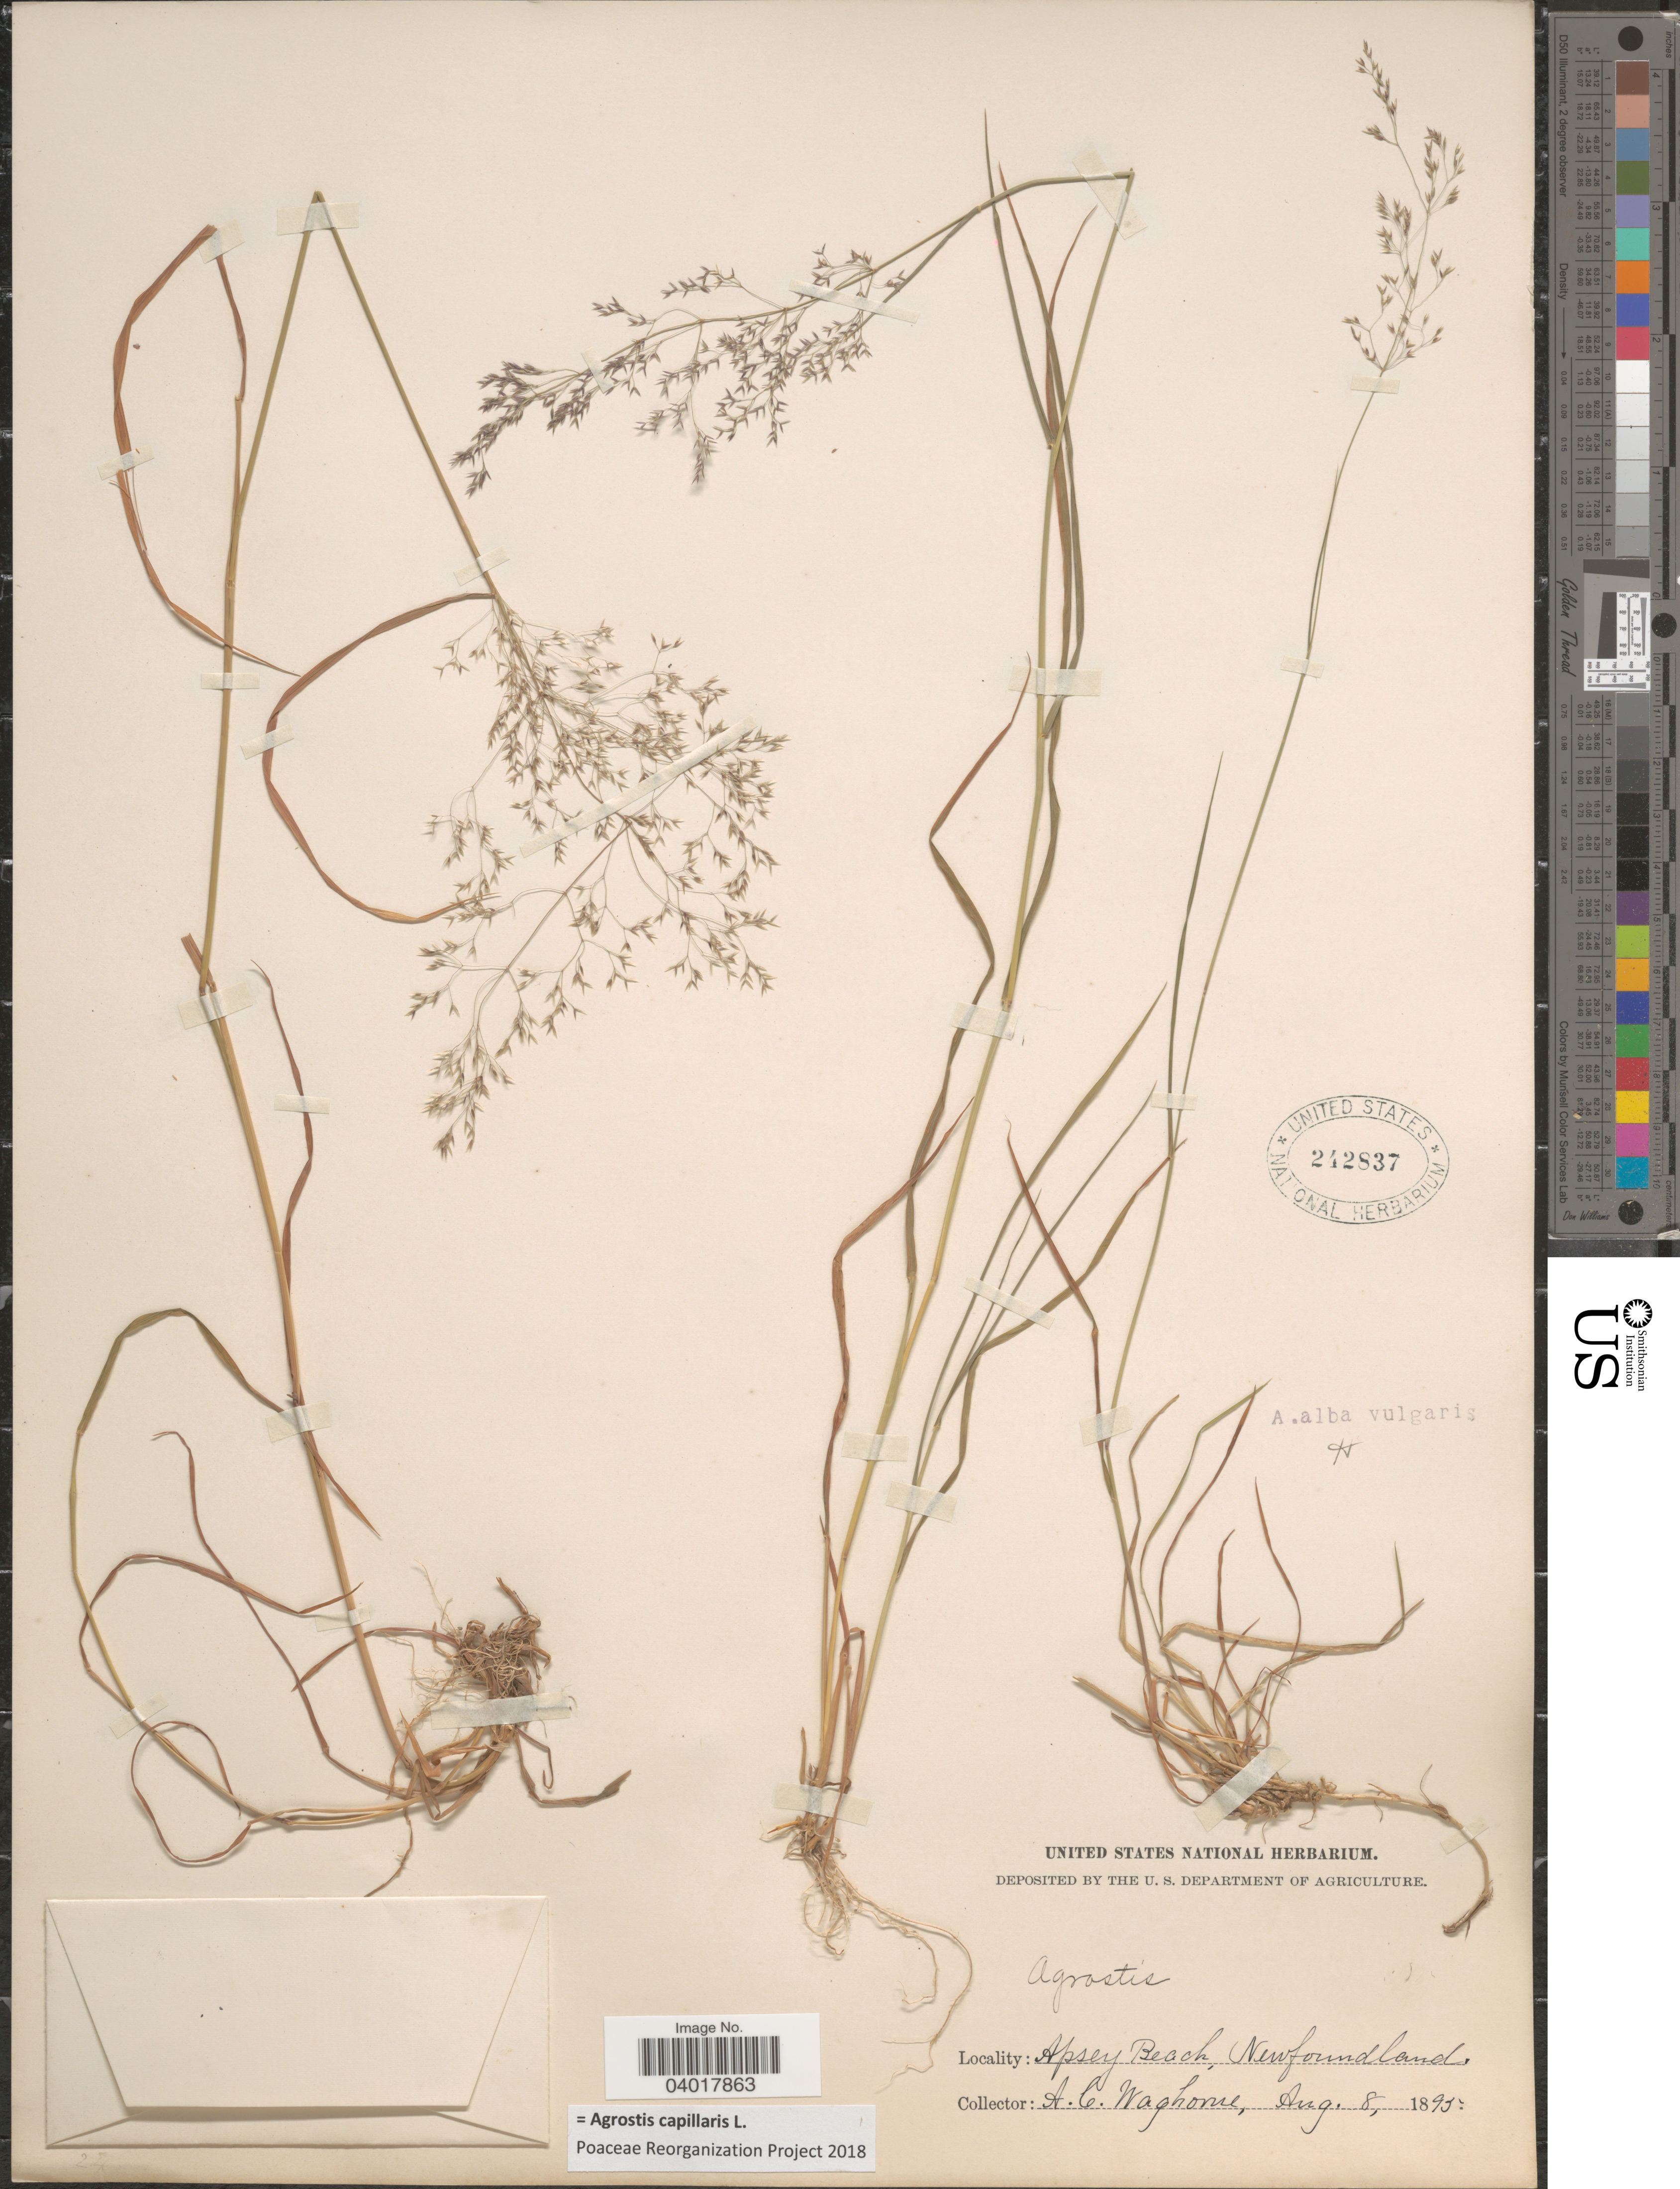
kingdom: Plantae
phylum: Tracheophyta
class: Liliopsida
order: Poales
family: Poaceae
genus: Agrostis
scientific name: Agrostis capillaris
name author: L.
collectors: A. Waghorne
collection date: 1895-08-08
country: Canada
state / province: Newfoundland and Labrador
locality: Apsey Beach.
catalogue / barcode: US 242837